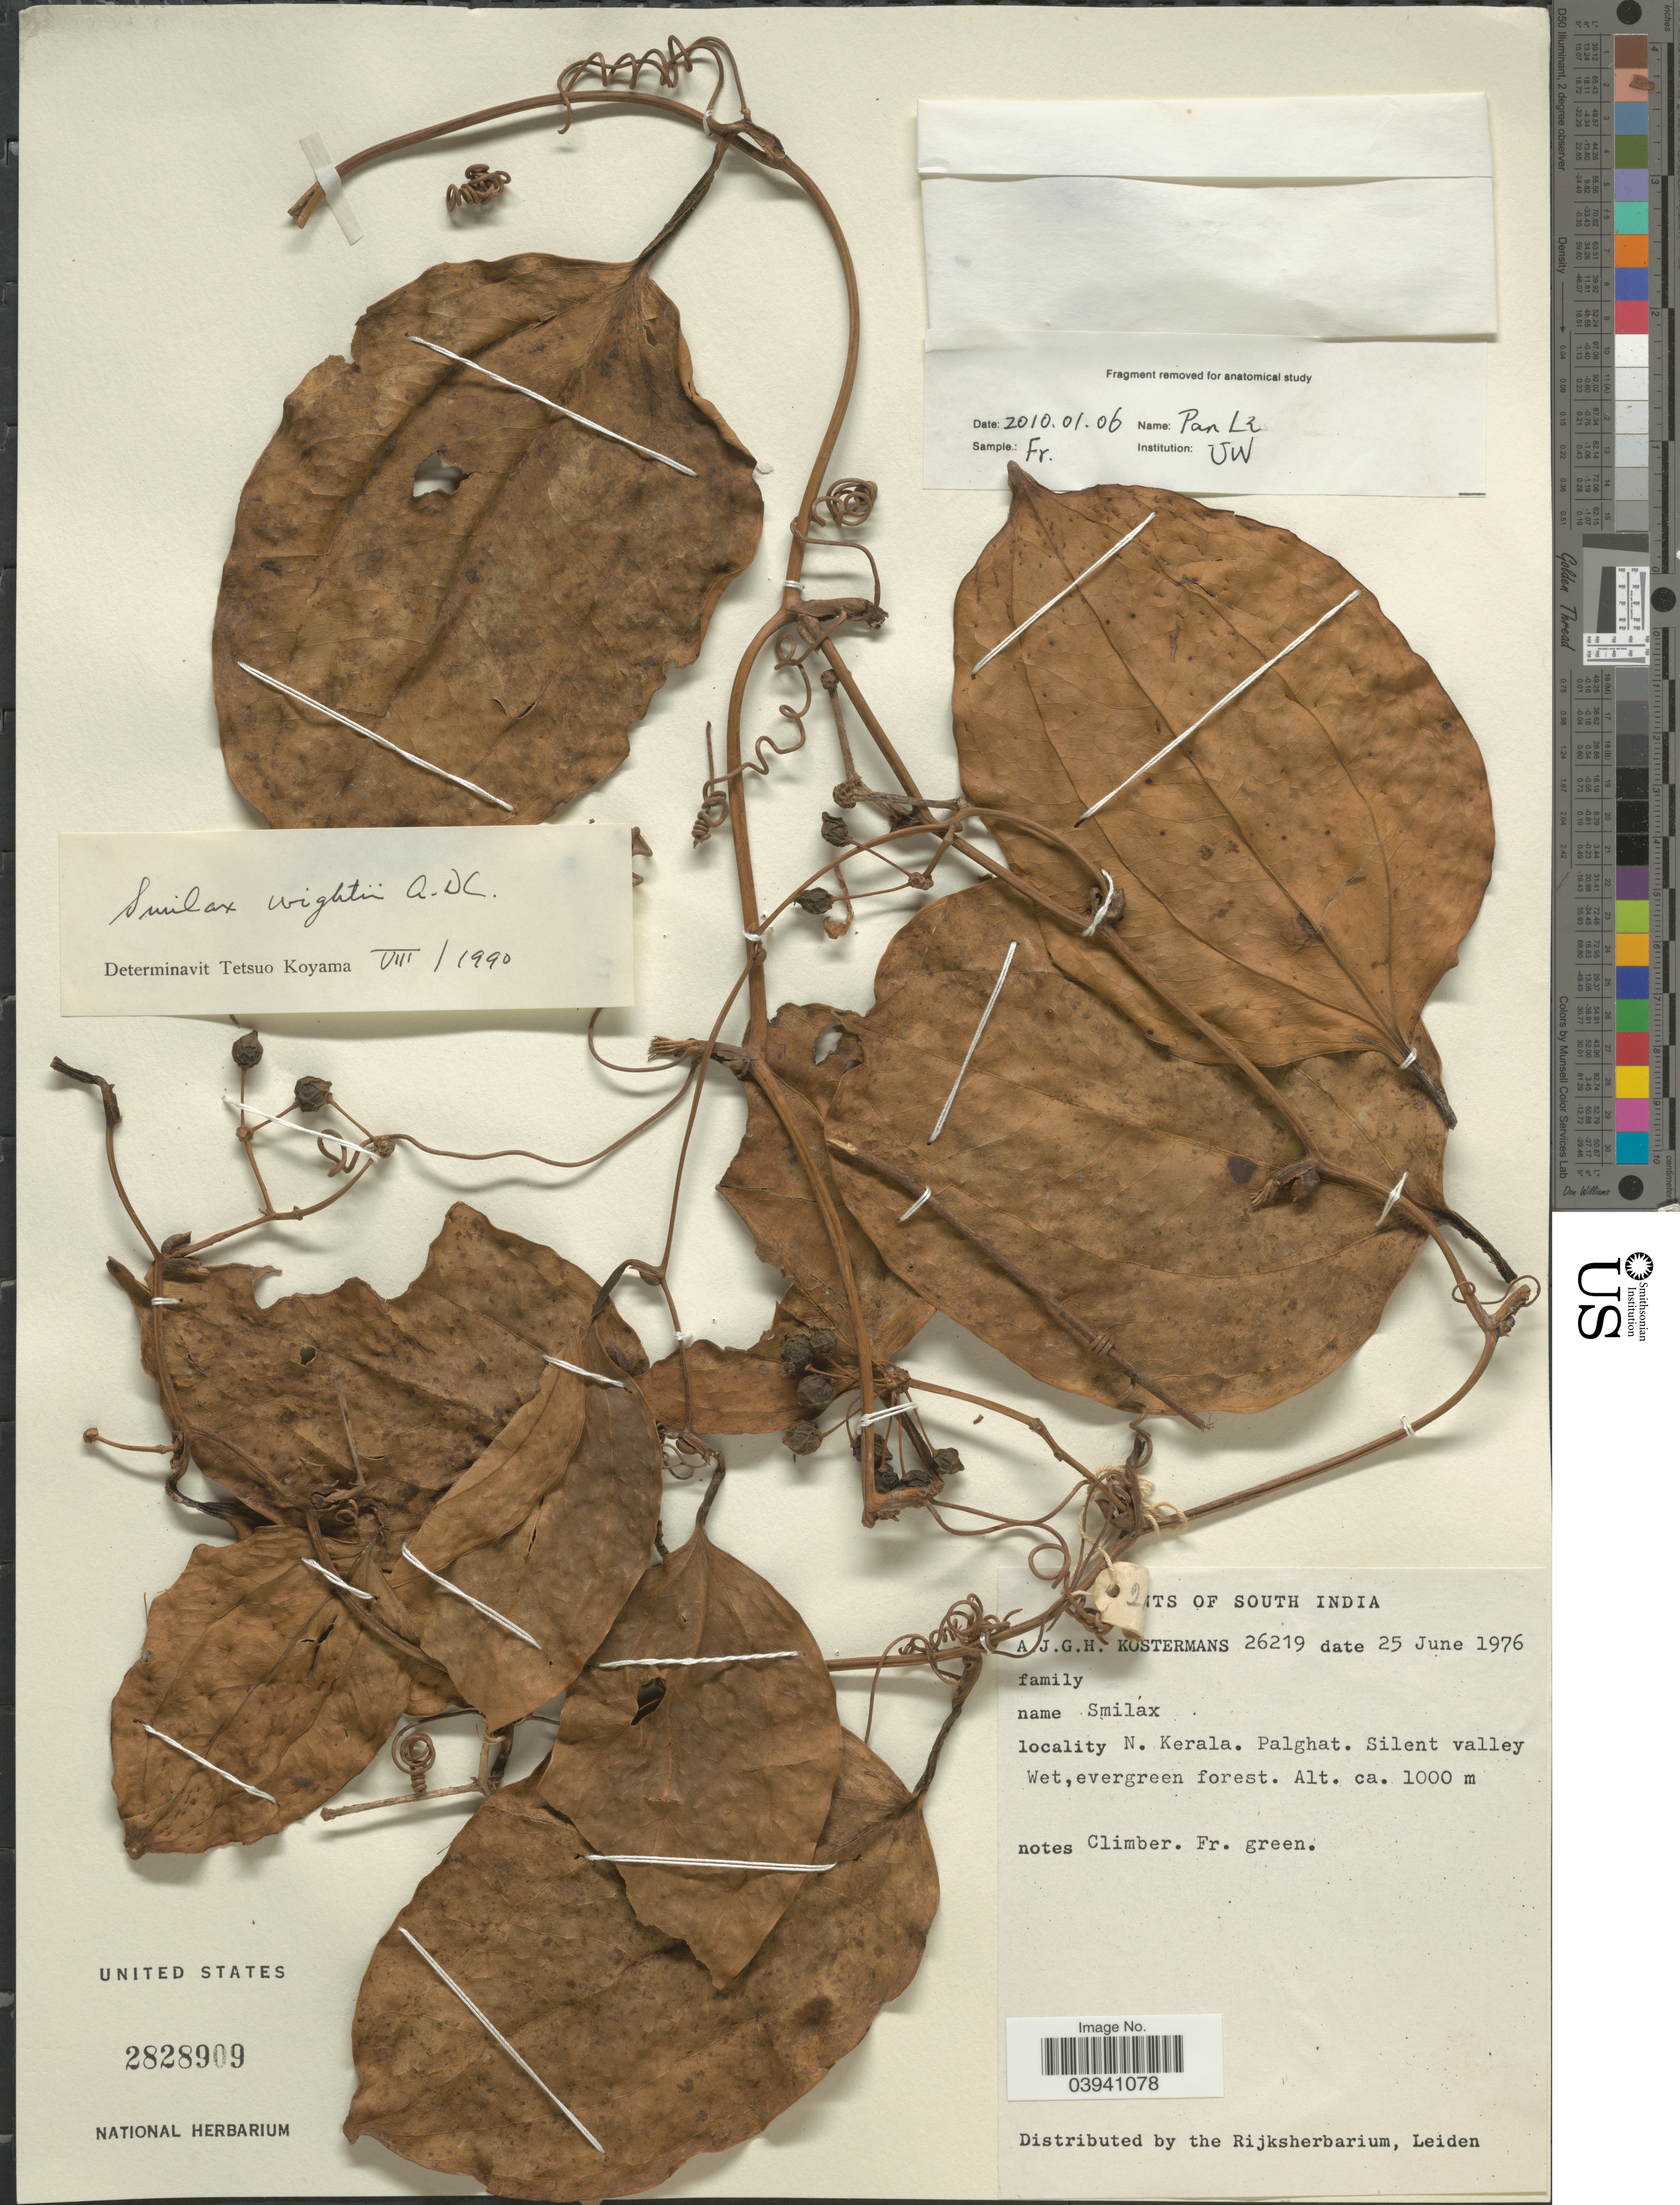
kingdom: Plantae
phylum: Tracheophyta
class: Liliopsida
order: Liliales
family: Smilacaceae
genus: Smilax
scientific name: Smilax wightii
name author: A. DC.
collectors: A. J. G. Kostermans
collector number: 26219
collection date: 1976-06-25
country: India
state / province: Kerala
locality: South India. N. Kerala. Palghat. Silent valley.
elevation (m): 1000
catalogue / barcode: US 2828909